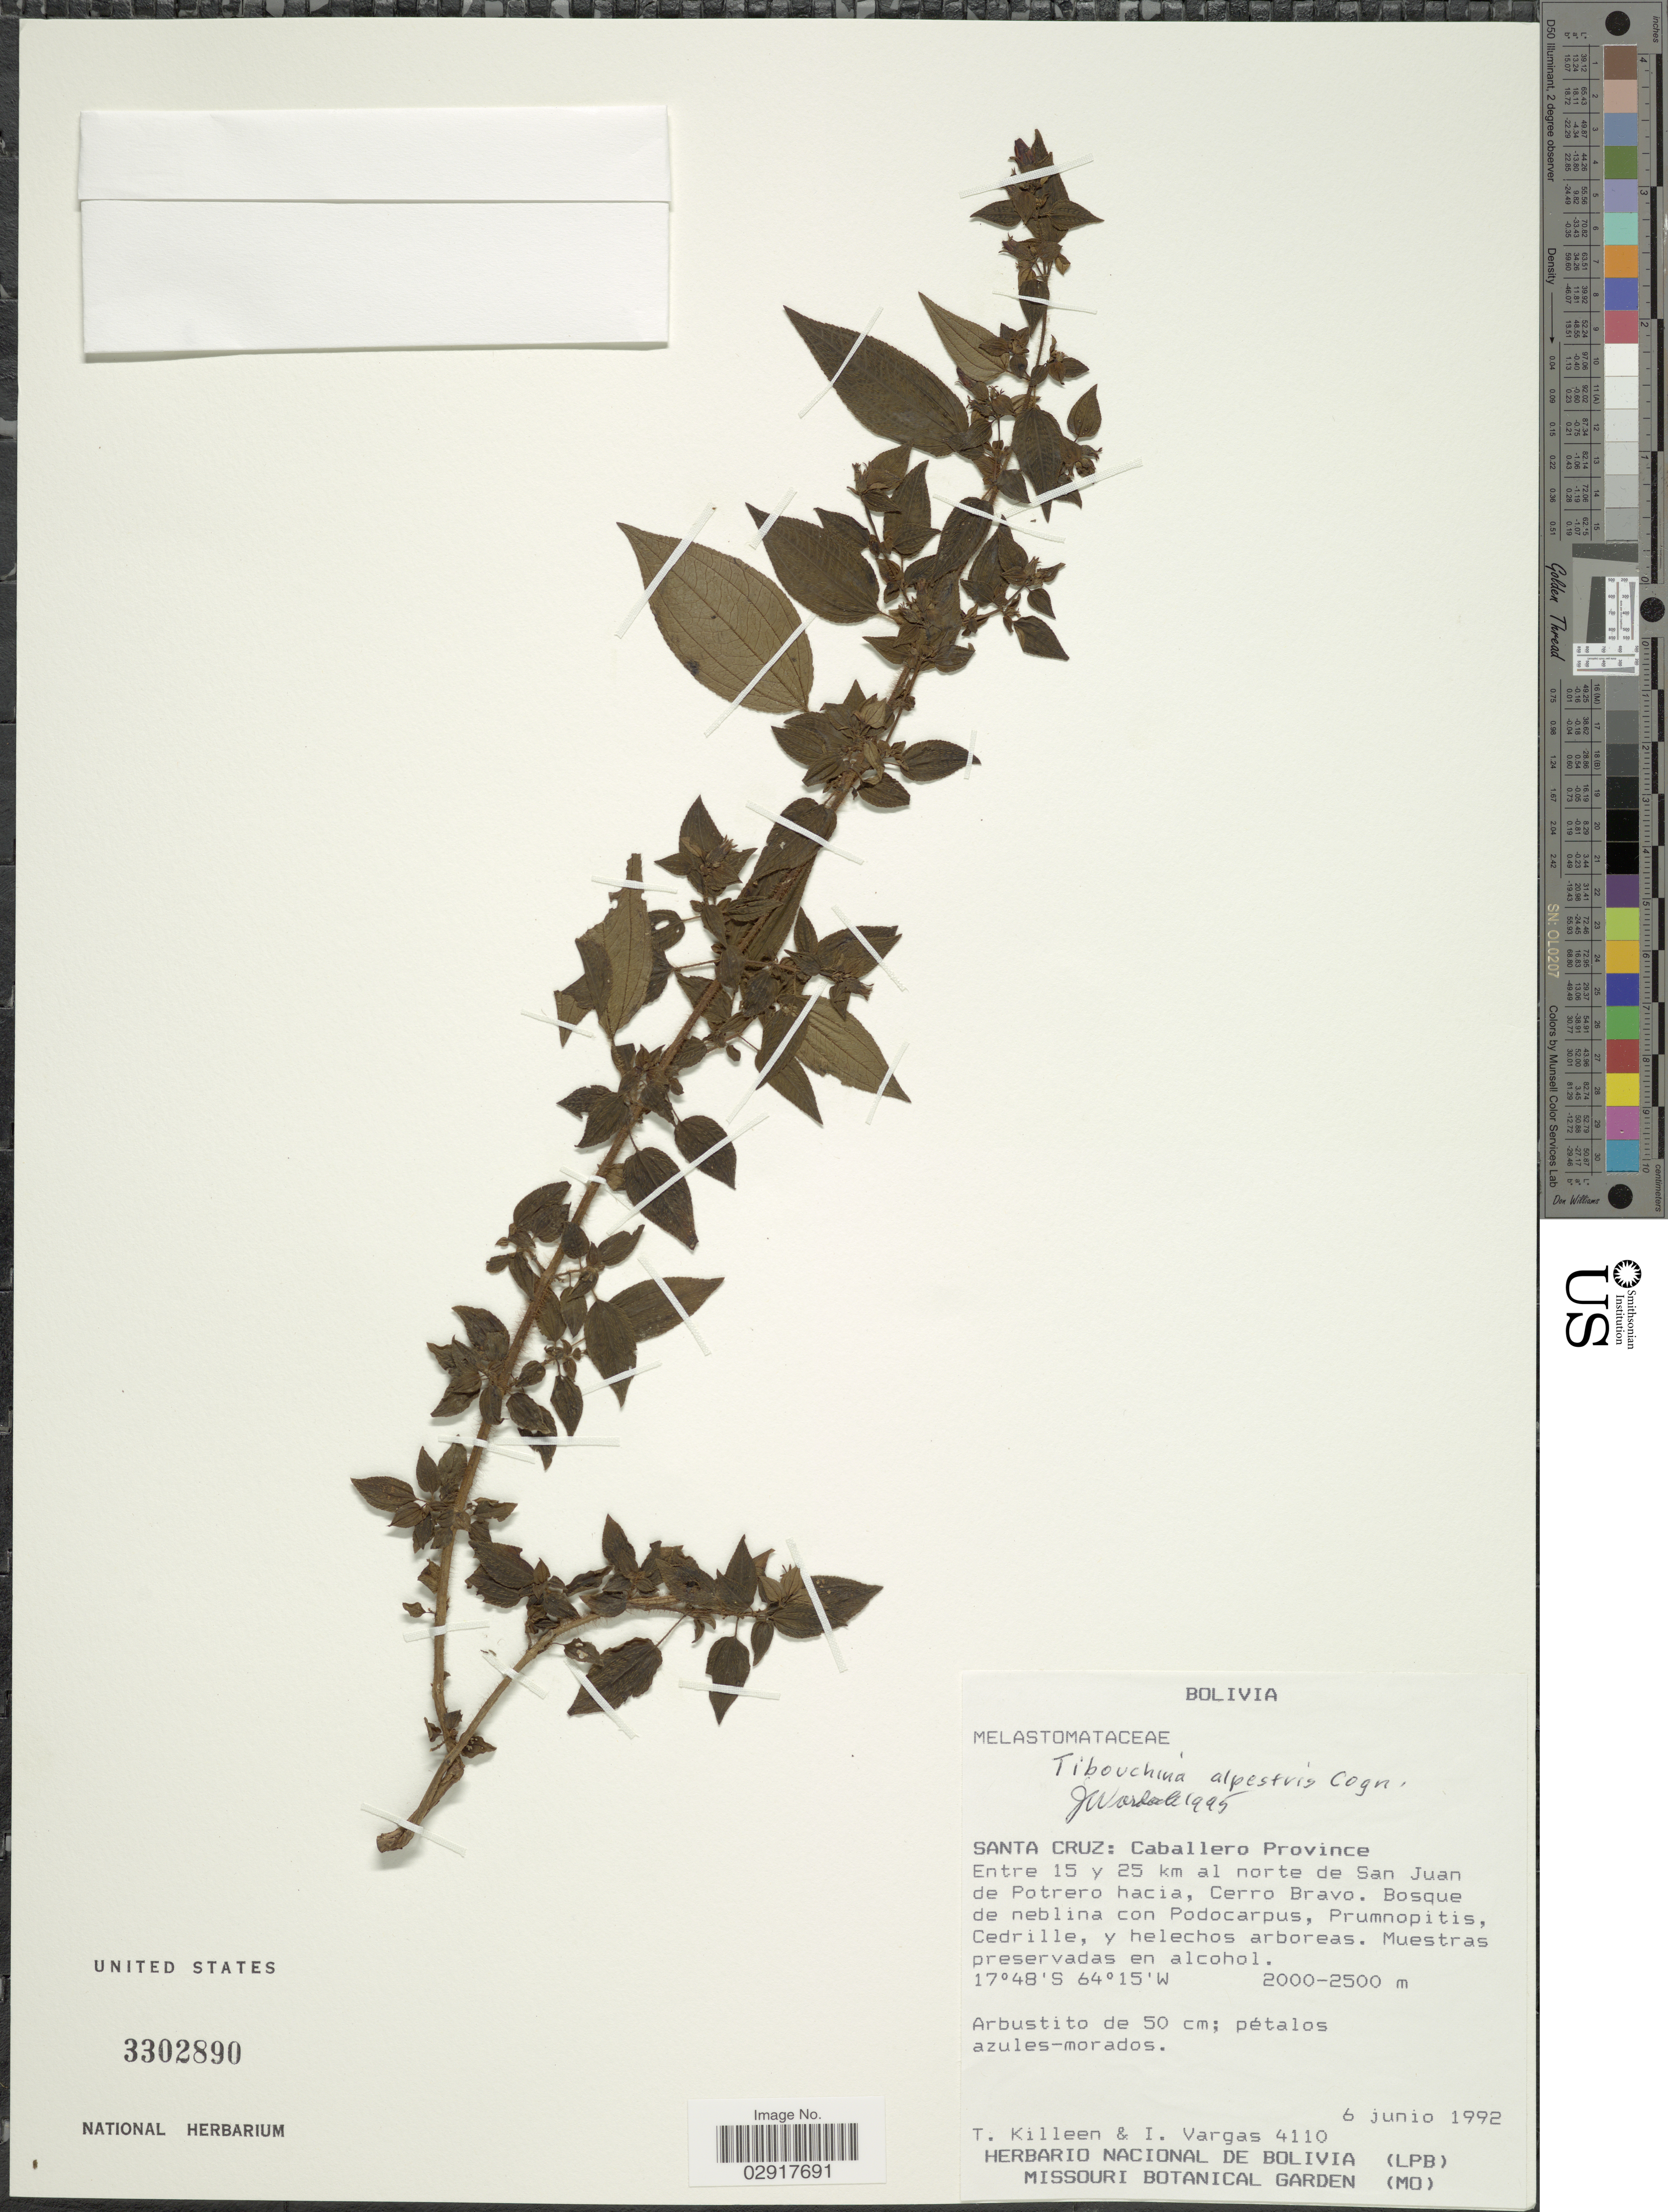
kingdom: Plantae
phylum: Tracheophyta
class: Magnoliopsida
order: Myrtales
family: Melastomataceae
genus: Chaetogastra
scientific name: Chaetogastra brachyphylla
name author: (Gleason) P.J.F. Guim. & Michelang.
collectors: T. J. Killeen & I. Vargas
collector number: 4110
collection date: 1992-06-06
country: Bolivia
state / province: Santa Cruz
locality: Caballero Province. Entre 15 y 25 km al norte de San Juan de Potrero hacia, Cerro Bravo.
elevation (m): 2000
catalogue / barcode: US 3302890